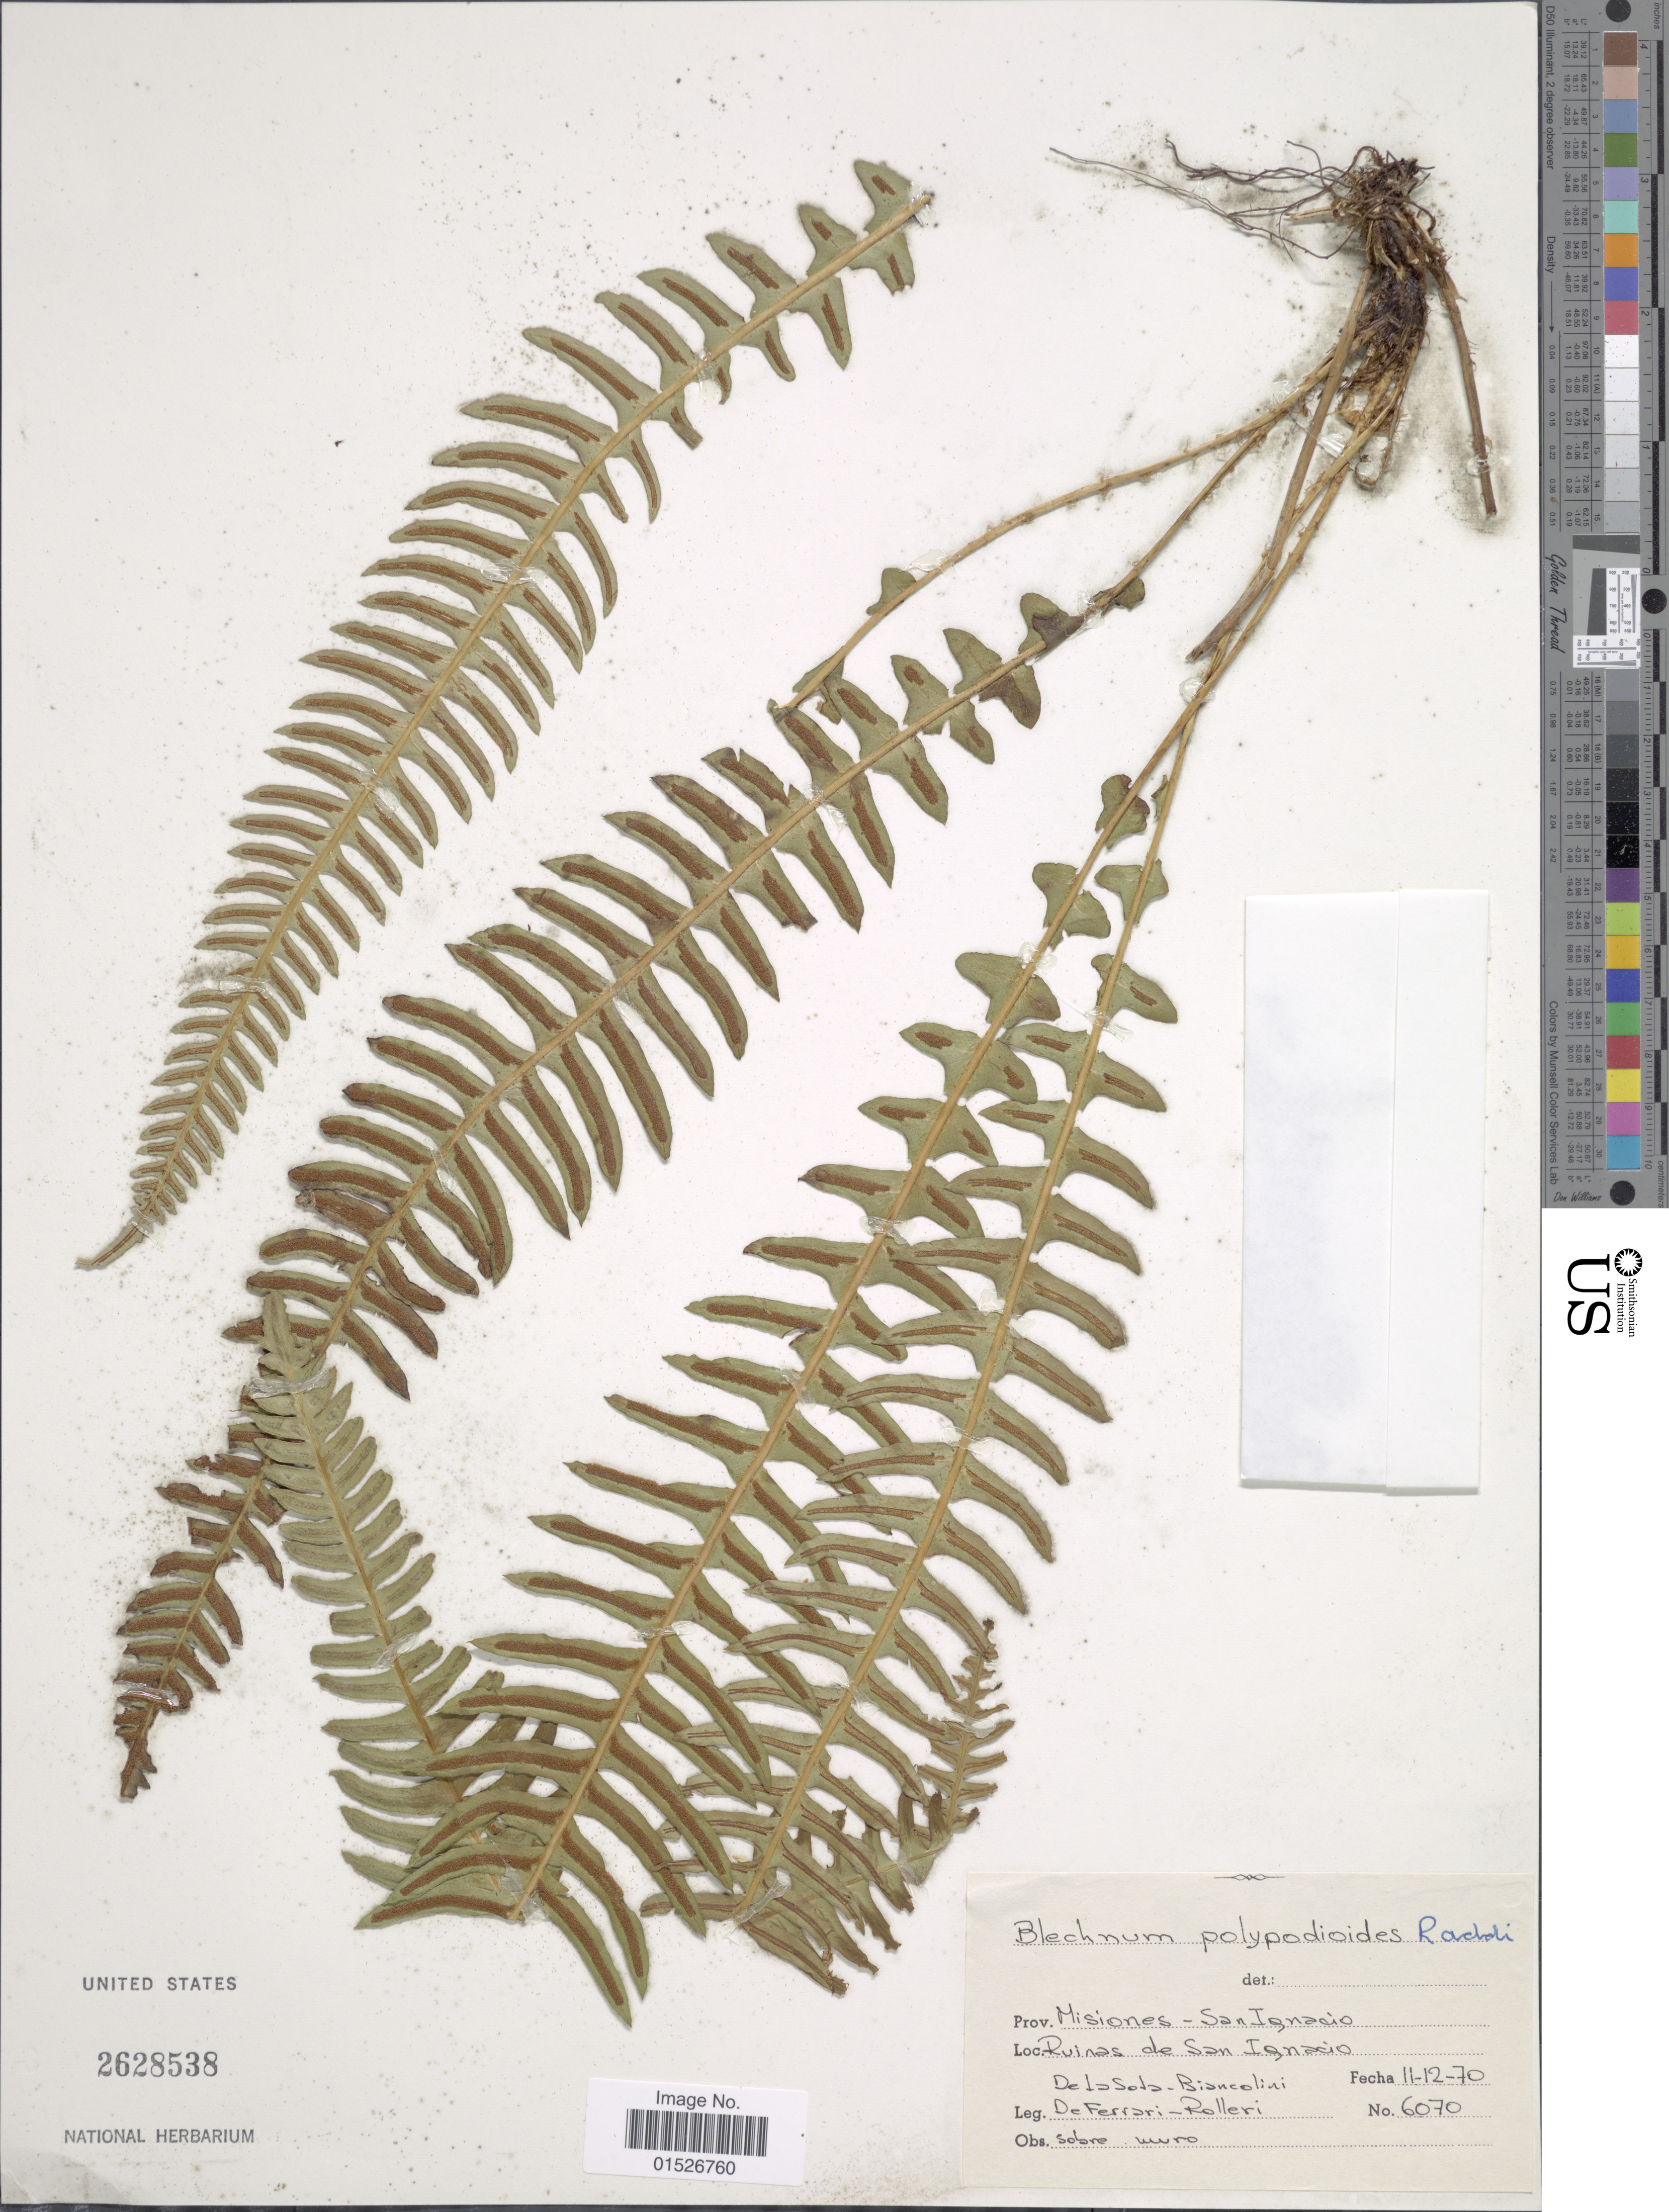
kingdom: Plantae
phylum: Tracheophyta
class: Polypodiopsida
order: Polypodiales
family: Blechnaceae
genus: Blechnum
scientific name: Blechnum polypodioides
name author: Raddi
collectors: E. R. de la Sota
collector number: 6070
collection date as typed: Transcribed d/m/y: 11/12/70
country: Argentina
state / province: Misiones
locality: Misiones-San Ignacio. Ruinas de San Ignacio.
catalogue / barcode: US 2628538